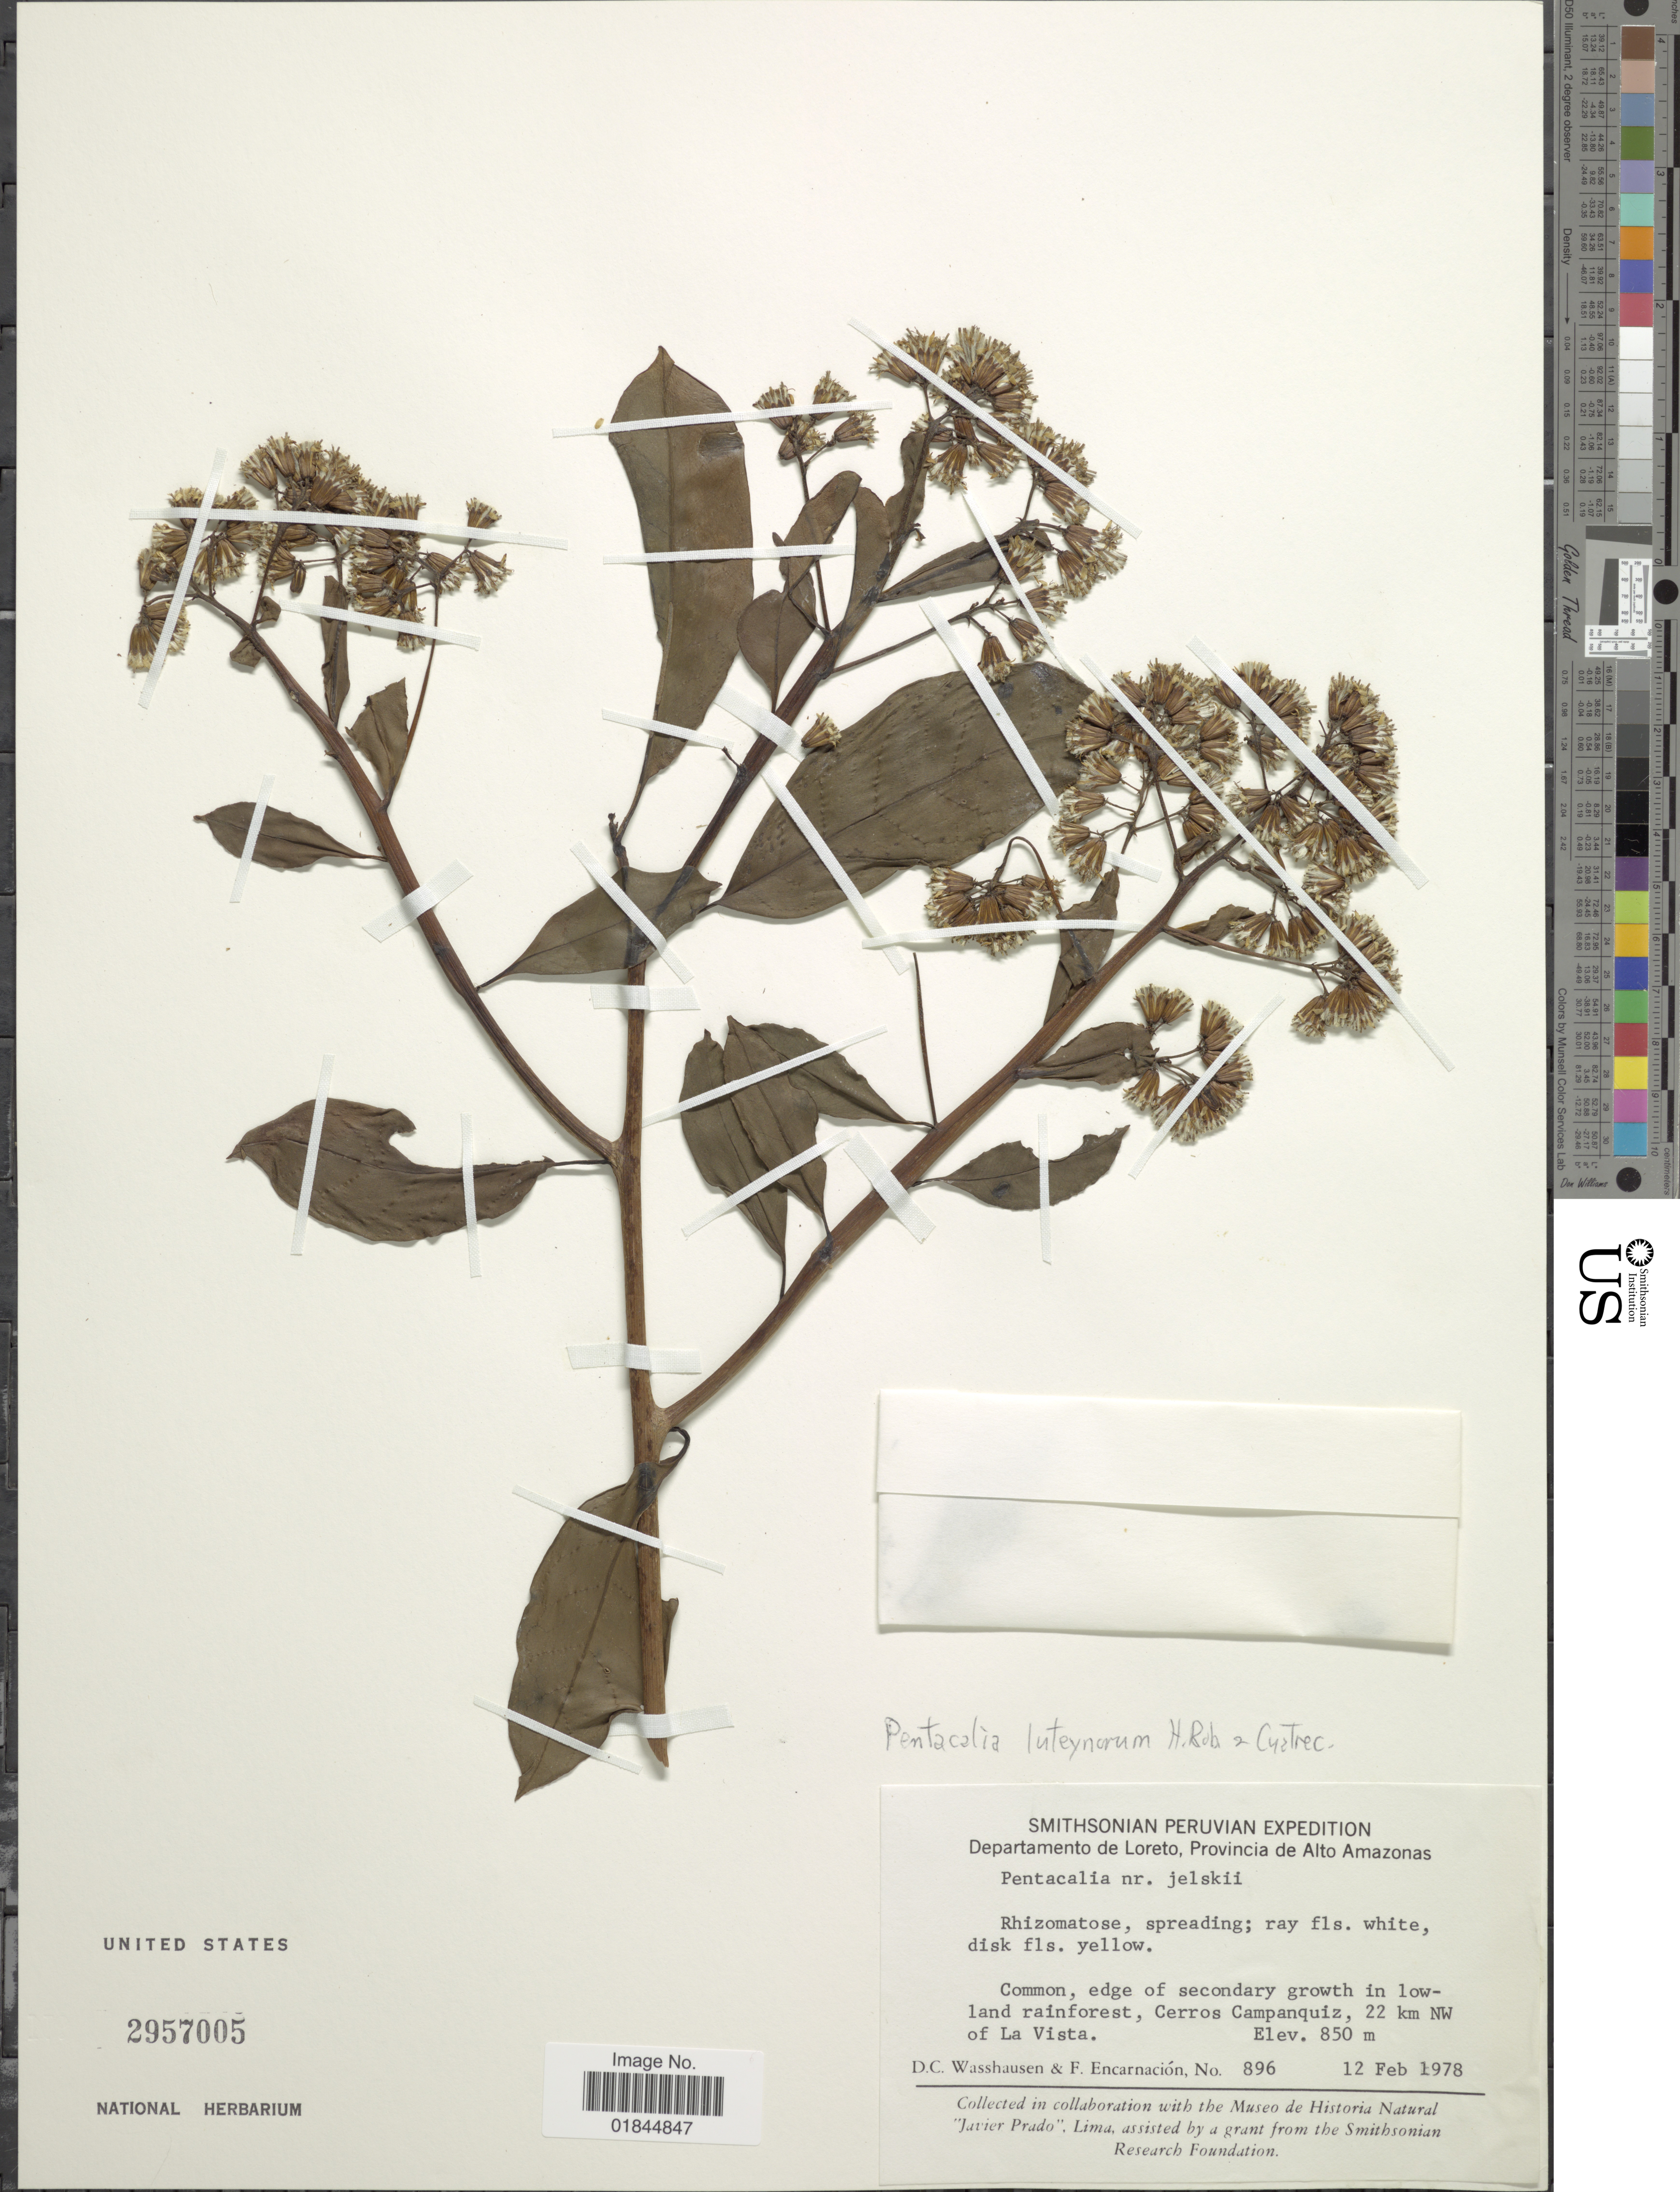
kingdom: Plantae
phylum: Tracheophyta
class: Magnoliopsida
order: Asterales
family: Asteraceae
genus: Pentacalia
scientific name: Pentacalia luteynorum subsp. luteynorum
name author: H. Rob. & Cuatrec.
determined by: Calvo, Joel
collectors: D. C. Wasshausen & F. Encarnación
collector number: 896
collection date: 1978-02-12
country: Peru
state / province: Loreto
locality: Departamento de Loreto, Provincia de Alto Amazonas. Cerros Campanquiz, 22 km NW of La Vista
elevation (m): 850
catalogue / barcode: US 2957005